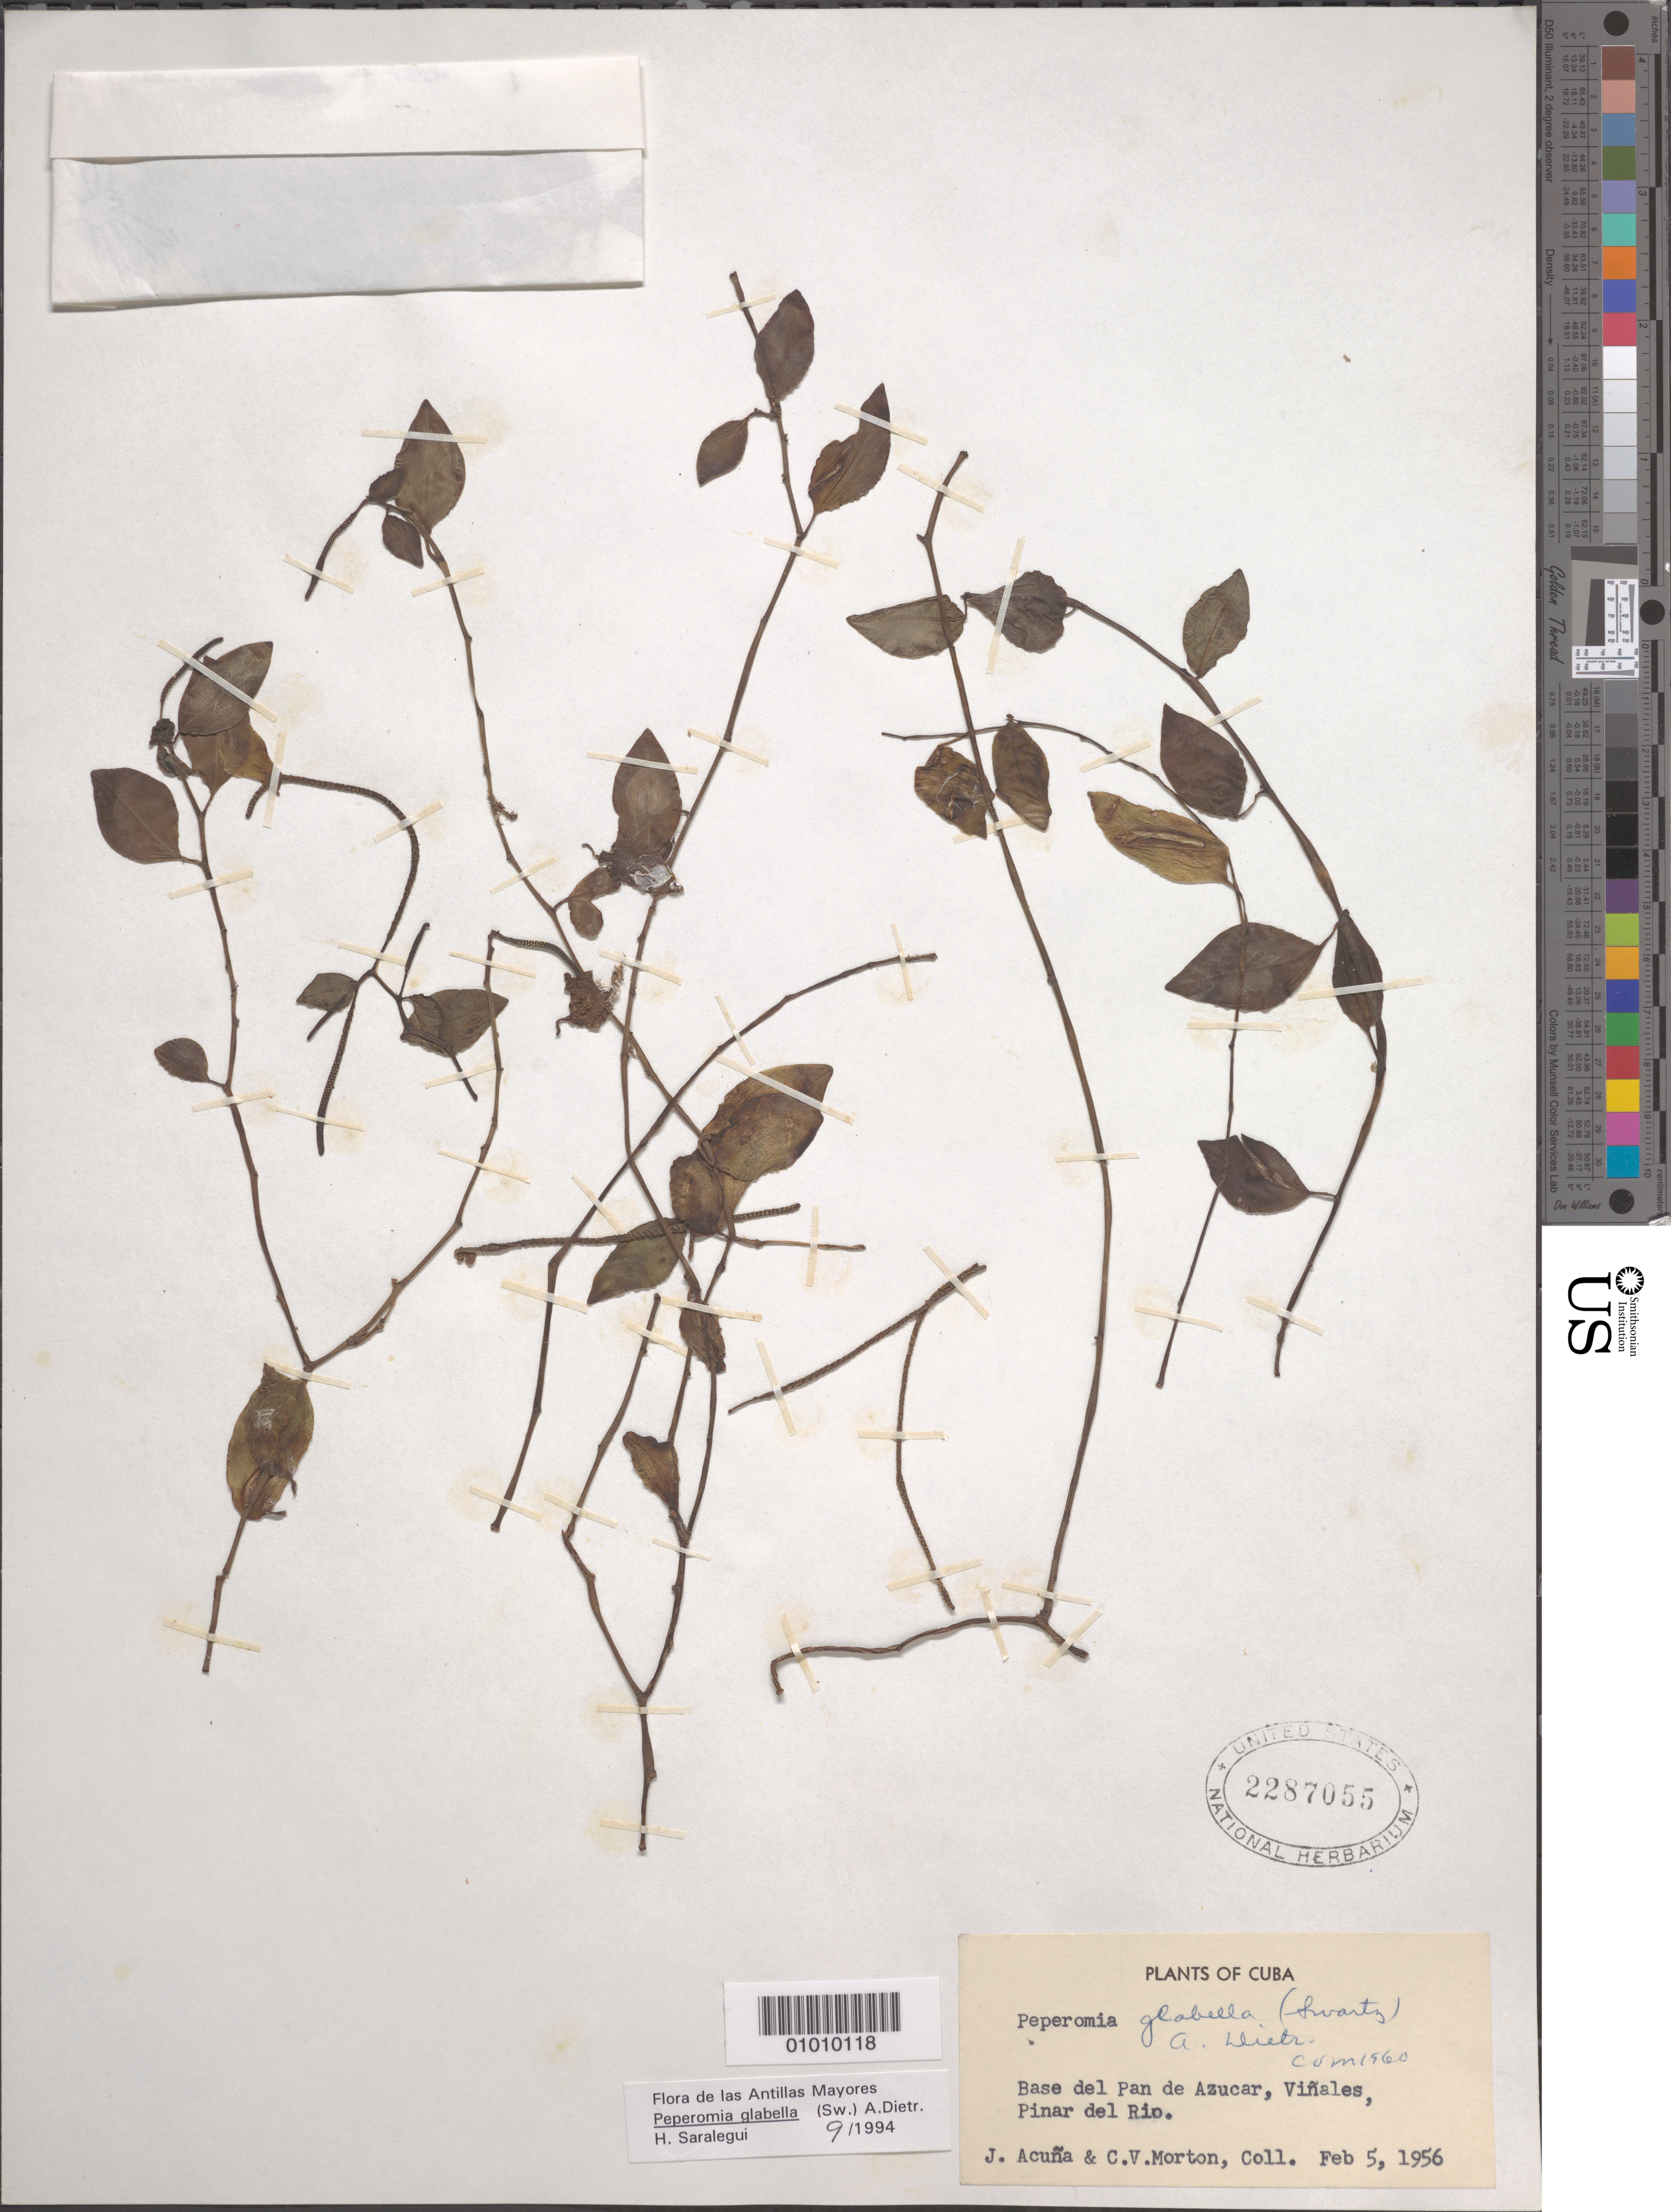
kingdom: Plantae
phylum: Tracheophyta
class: Magnoliopsida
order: Piperales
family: Piperaceae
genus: Peperomia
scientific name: Peperomia glabella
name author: (Sw.) A. Dietr.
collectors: J. Acuña & C. V. Morton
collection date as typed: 05 Feb 1956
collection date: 1956-02-05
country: Cuba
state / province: Pinar del Rio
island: Cuba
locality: Base del Pan de Azucar, Vinales, Pinar del Rio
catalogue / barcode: US 2287055